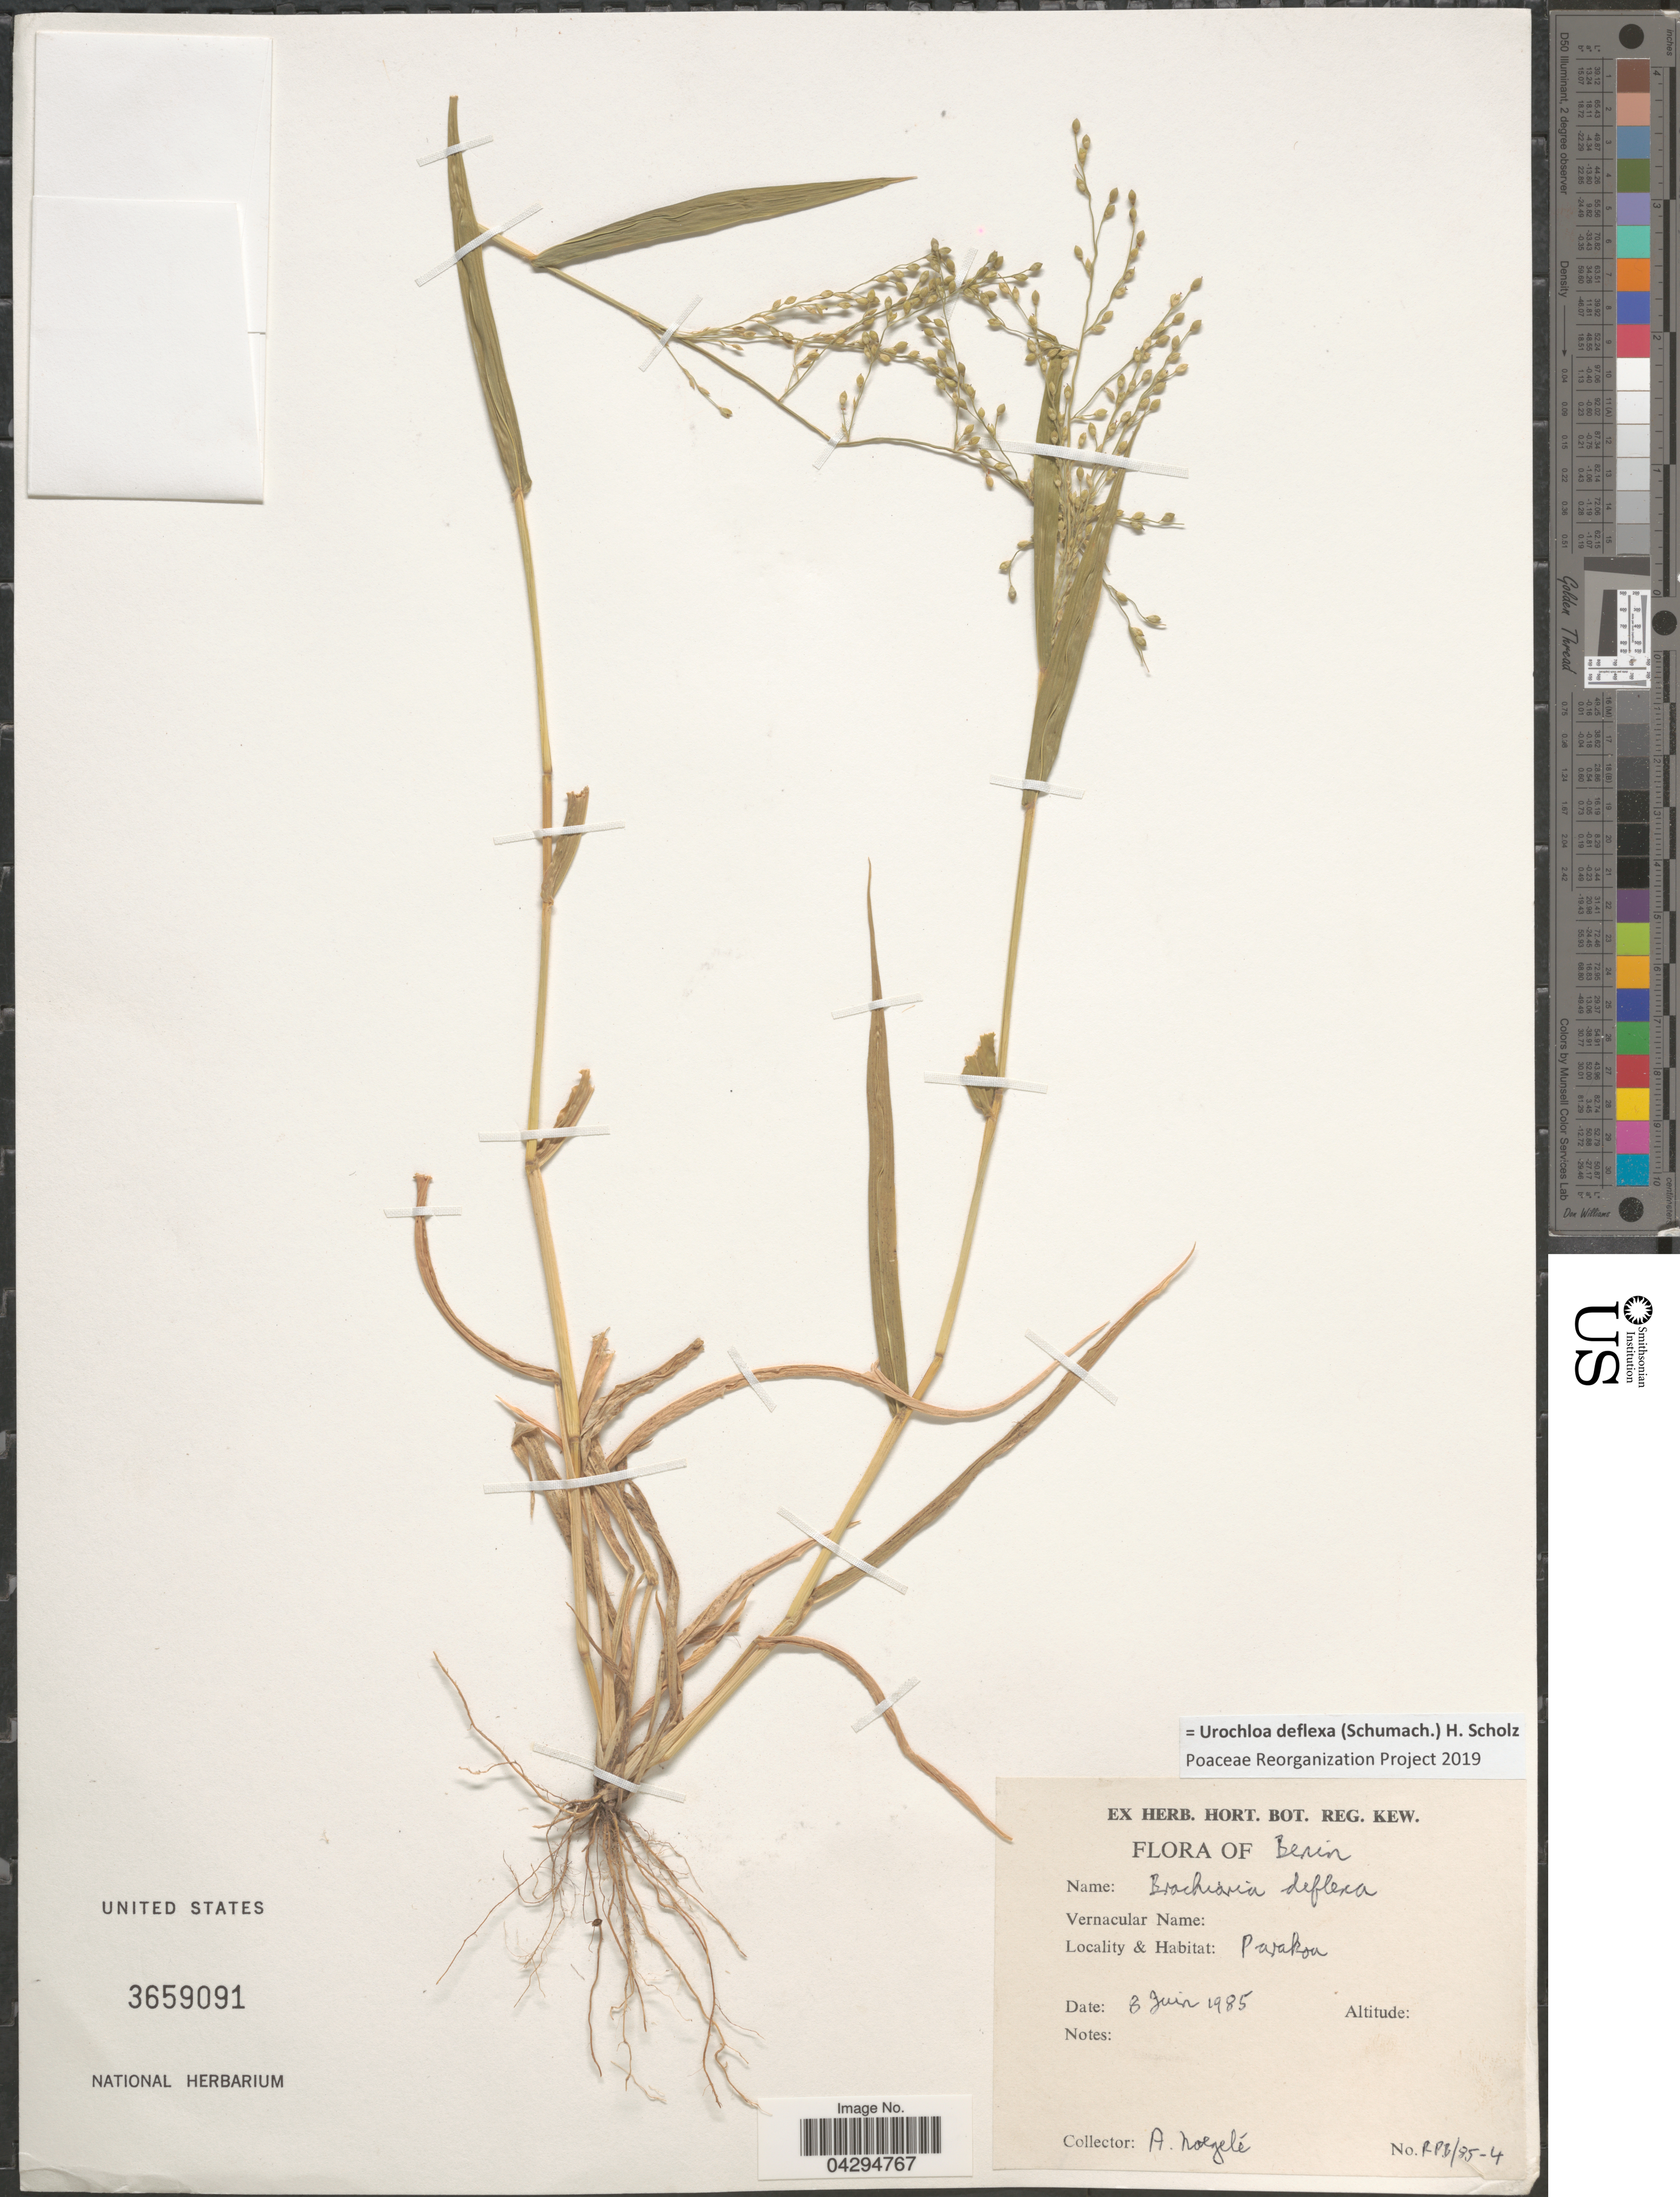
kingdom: Plantae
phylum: Tracheophyta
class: Liliopsida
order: Poales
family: Poaceae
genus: Urochloa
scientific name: Urochloa deflexa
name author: (Schumach.) H. Scholz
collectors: A. Nolgete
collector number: RPB/85-4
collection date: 1985-06-08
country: Benin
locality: Parakou.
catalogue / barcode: US 3659091